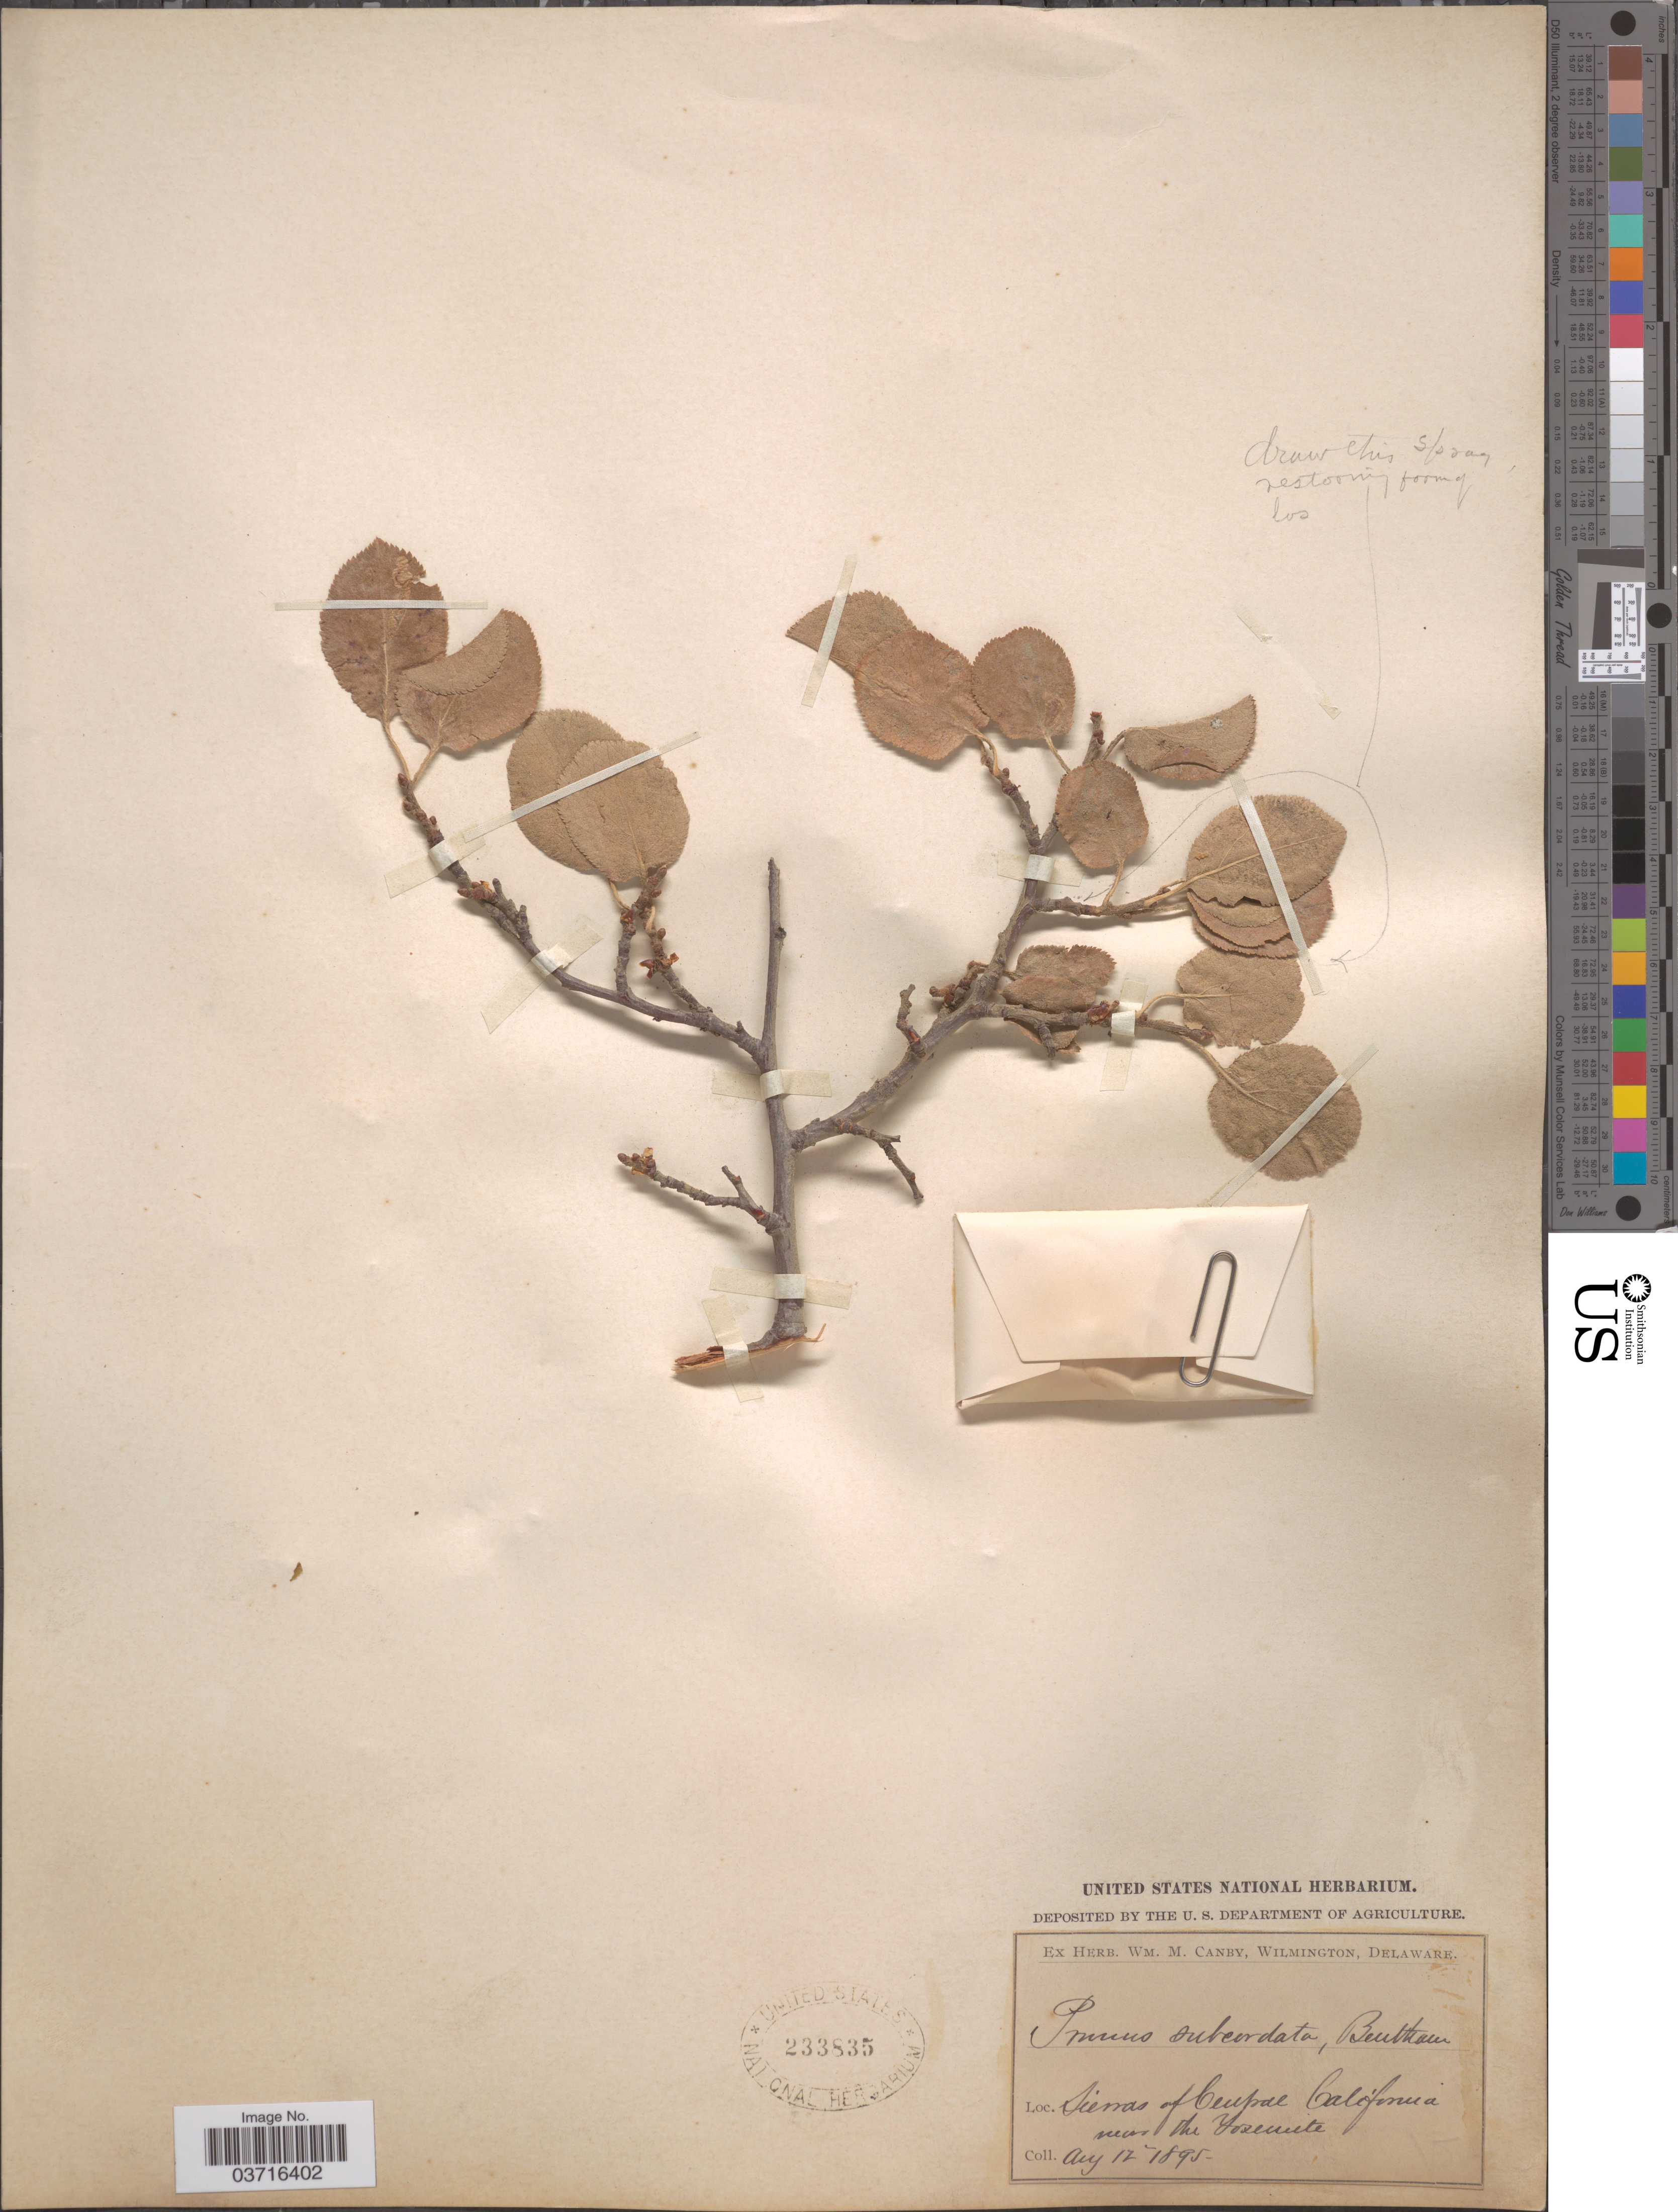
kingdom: Plantae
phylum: Tracheophyta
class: Magnoliopsida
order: Rosales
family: Rosaceae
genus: Prunus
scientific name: Prunus subcordata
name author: Benth.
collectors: ex herb. W.M. Canby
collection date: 1895-08-12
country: United States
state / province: California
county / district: Mariposa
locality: Sierras of Central California near the Yosemite.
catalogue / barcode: US 233835